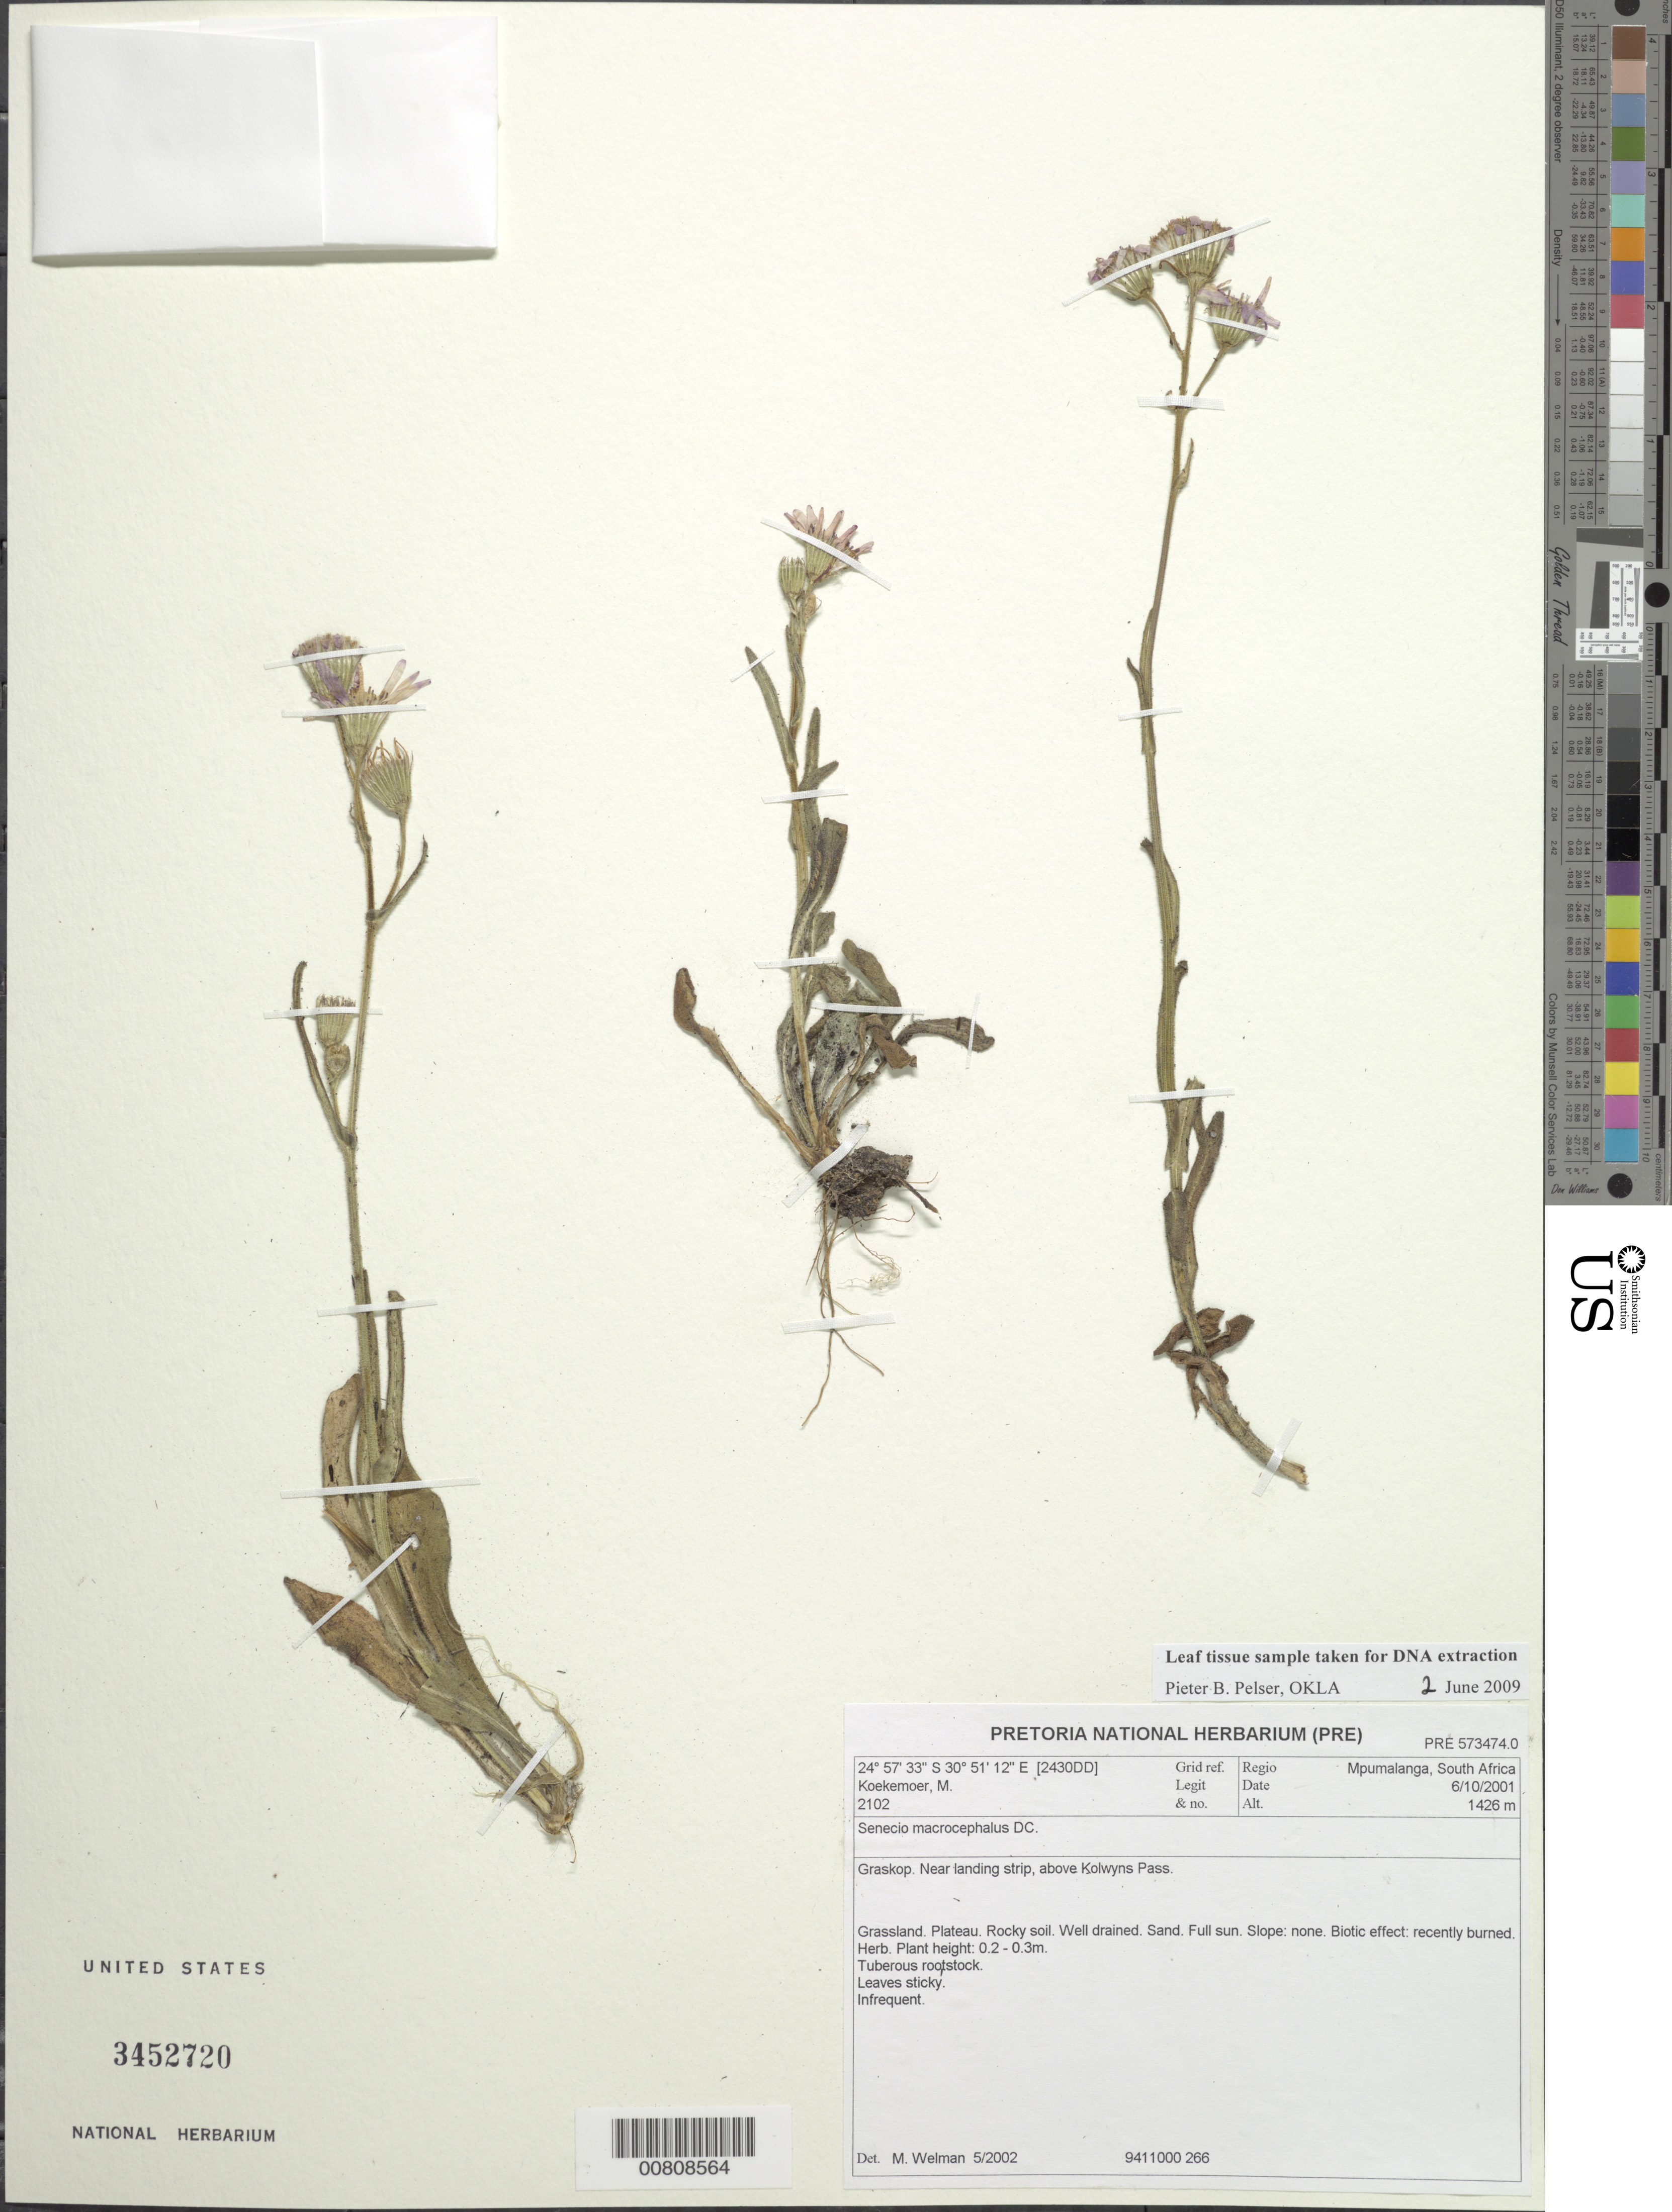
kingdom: Plantae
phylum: Tracheophyta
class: Magnoliopsida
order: Asterales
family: Asteraceae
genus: Senecio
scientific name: Senecio macrocephalus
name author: DC.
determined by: Welman, M.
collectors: M. Koekemoer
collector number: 2102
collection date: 2001-10-06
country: South Africa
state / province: Mpumalanga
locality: Graskop, near landing strip, above Kolwyns Pass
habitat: Grassland, plateau, rocky soil, well-drained, sand, full sun, recently burned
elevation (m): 1426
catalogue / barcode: US 3452720